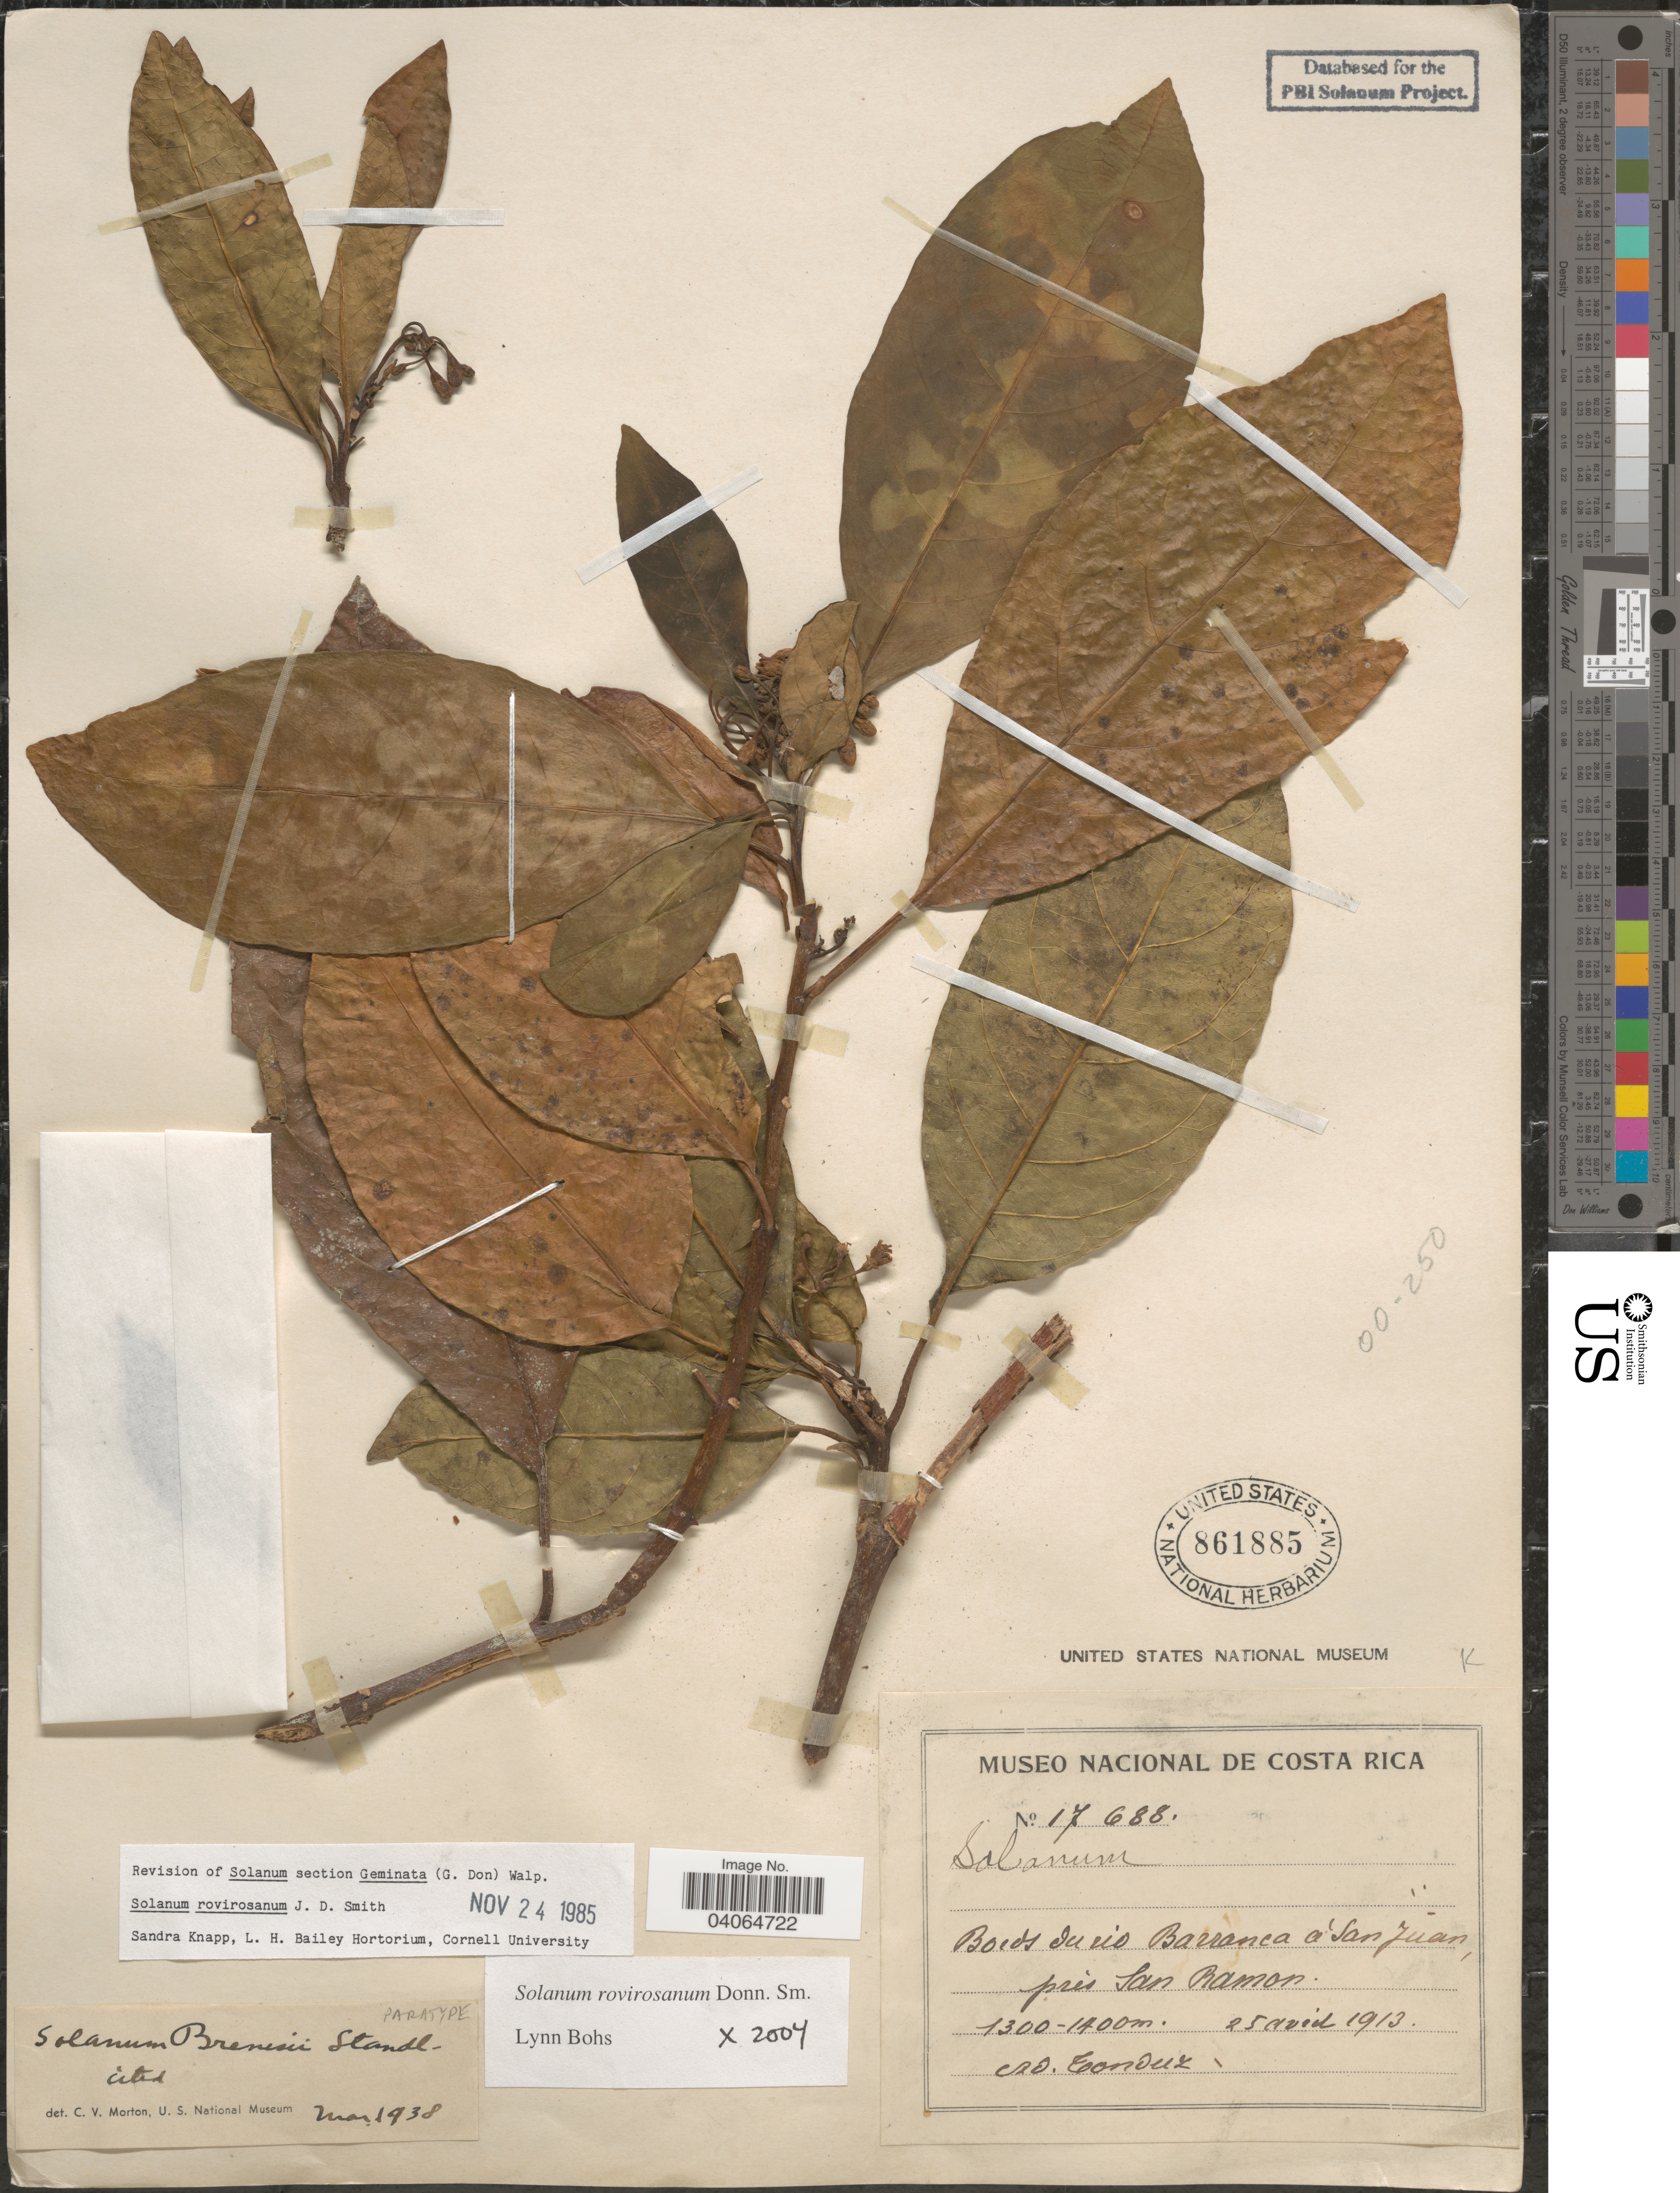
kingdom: Plantae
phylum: Tracheophyta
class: Magnoliopsida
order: Solanales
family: Solanaceae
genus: Solanum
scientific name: Solanum rovirosanum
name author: Donn. Sm.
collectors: A. Tonduz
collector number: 17688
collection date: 1913-04-25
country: Costa Rica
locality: Bords du rio Barranca à San Juan, près San Ramon.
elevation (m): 1300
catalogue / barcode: US 861885